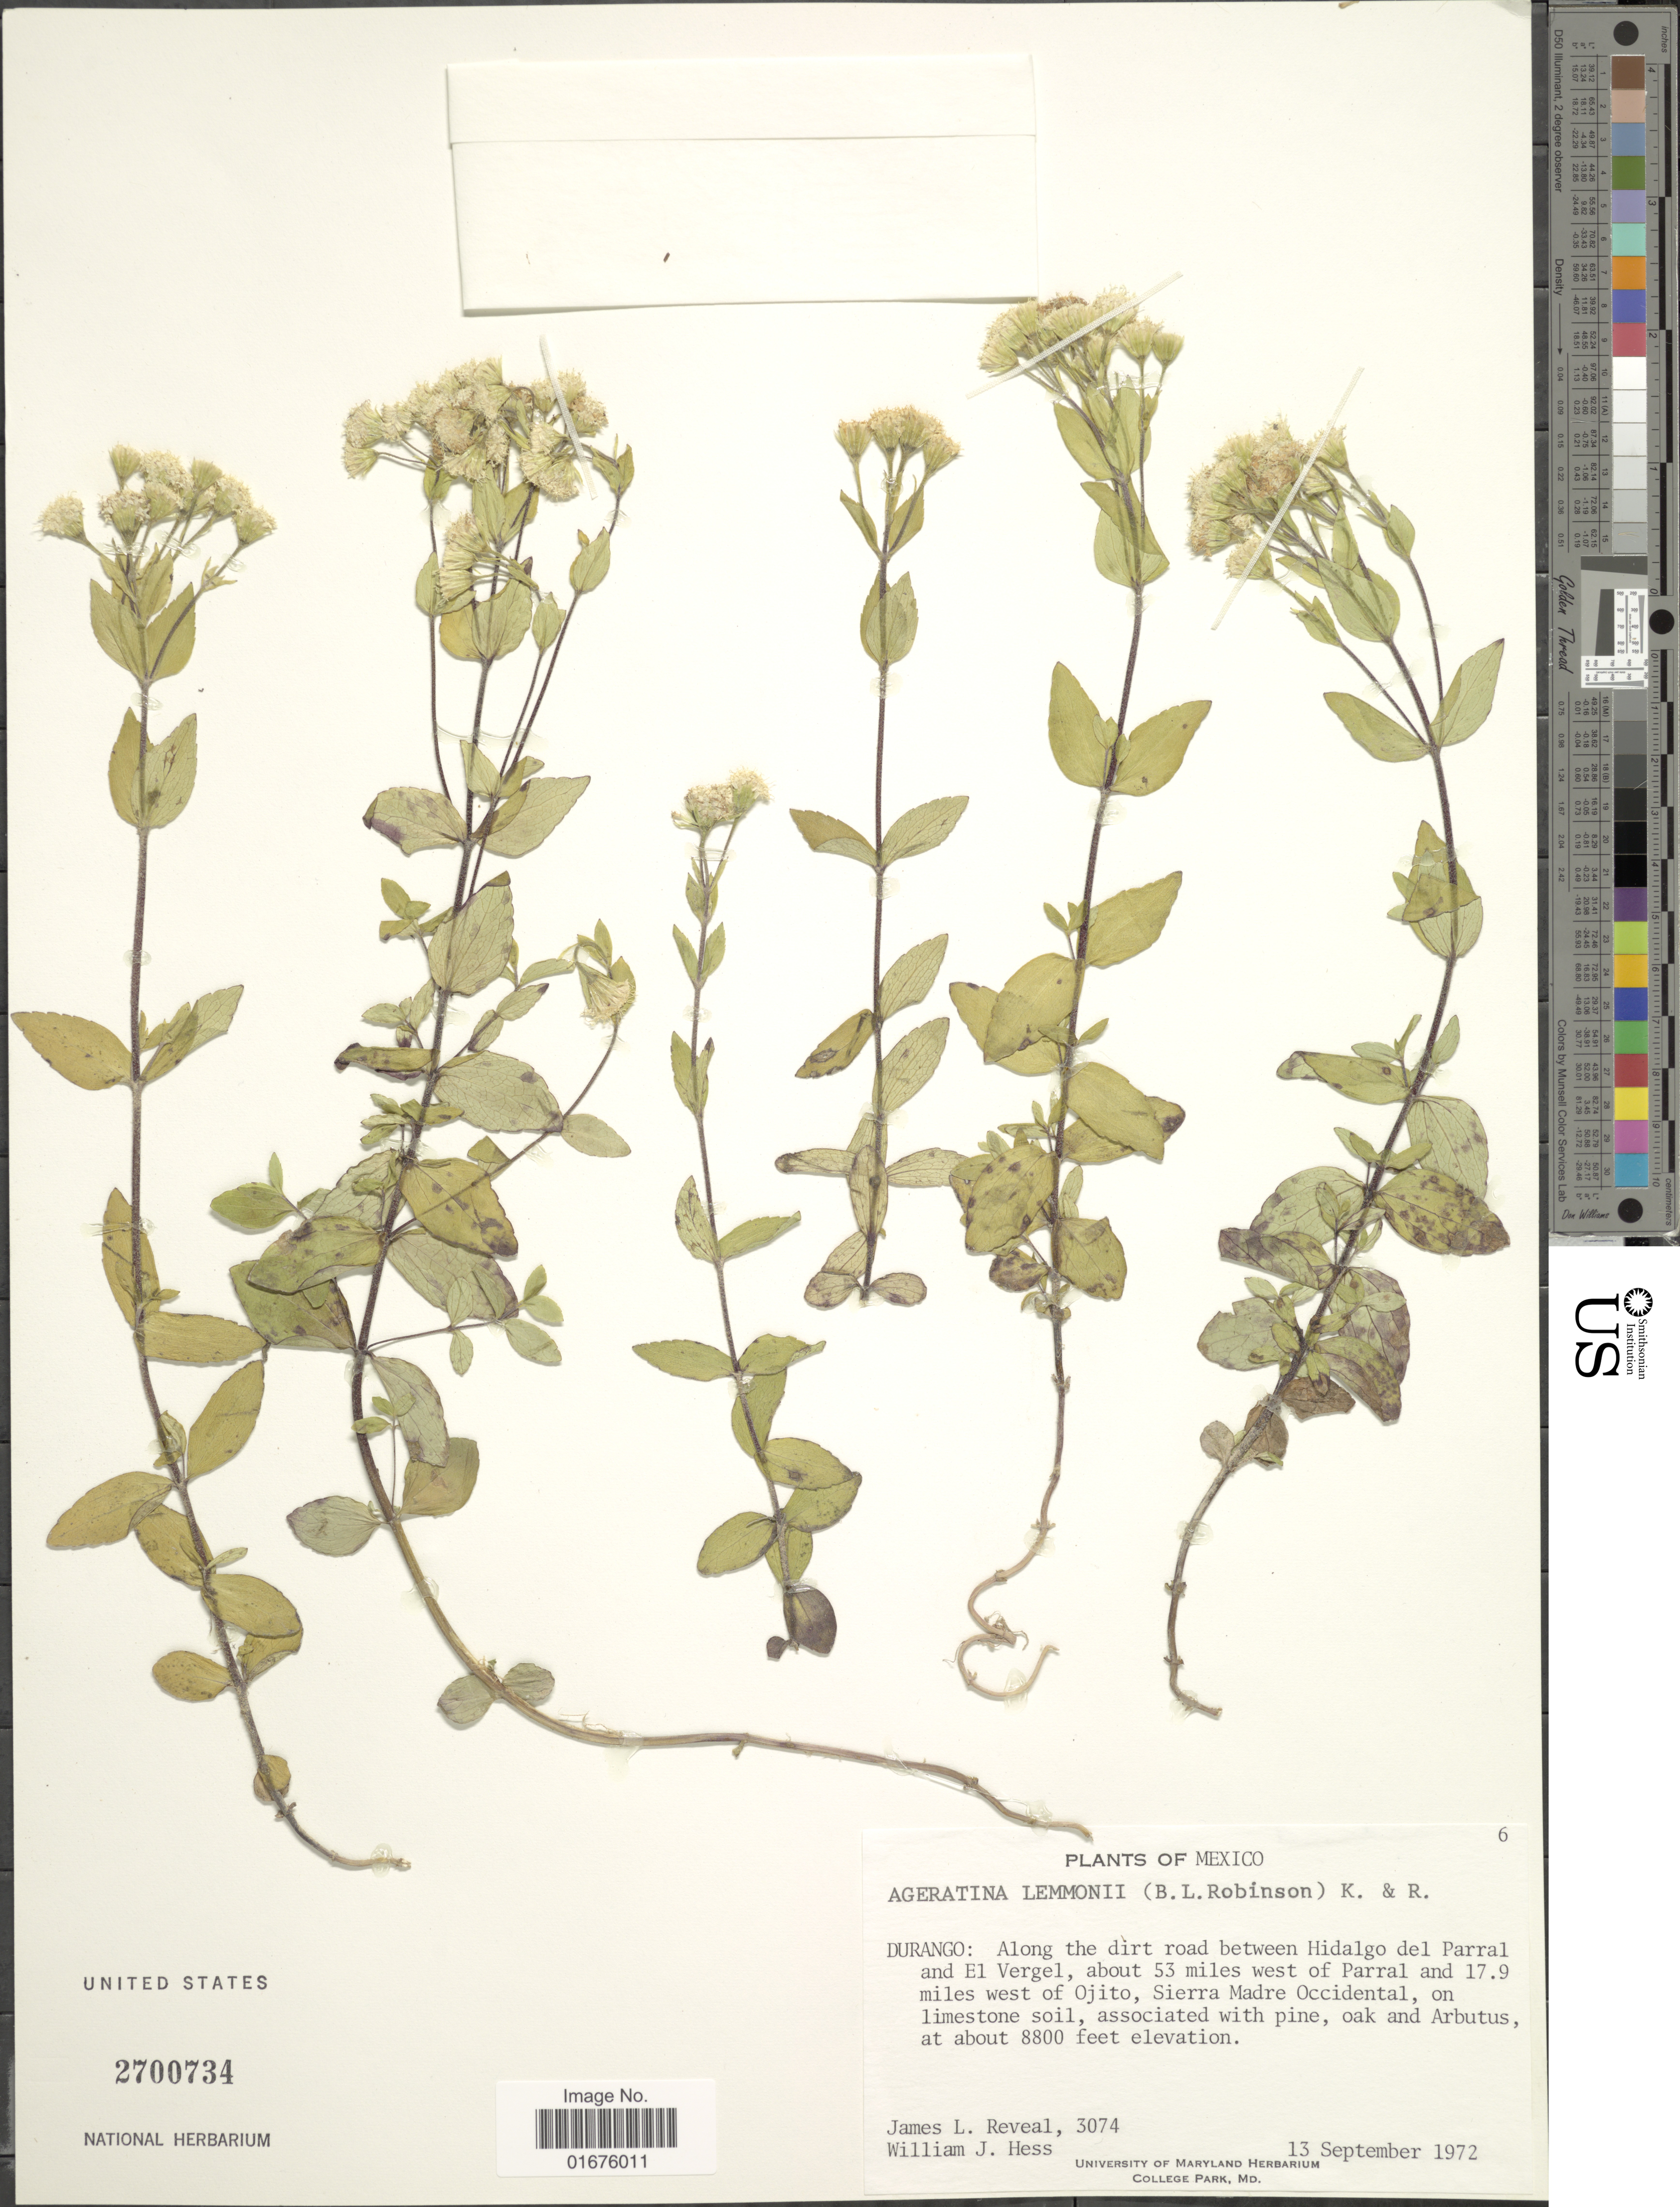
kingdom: Plantae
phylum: Tracheophyta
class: Magnoliopsida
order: Asterales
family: Asteraceae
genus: Ageratina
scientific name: Ageratina lemmonii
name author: (B.L. Rob.) R.M. King & H. Rob.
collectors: J. L. Reveal & W. Hess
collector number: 3074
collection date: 1972-09-13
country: Mexico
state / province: Durango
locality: Along the dirt road between Hidalgo del Parral and El Vergel, about 53 miles west of Parral and 17.9 miles west of Ojito, Sierra Madre Occidental, on limestone soil, associated with pine, oak and Arbutus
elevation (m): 2682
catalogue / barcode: US 2700734